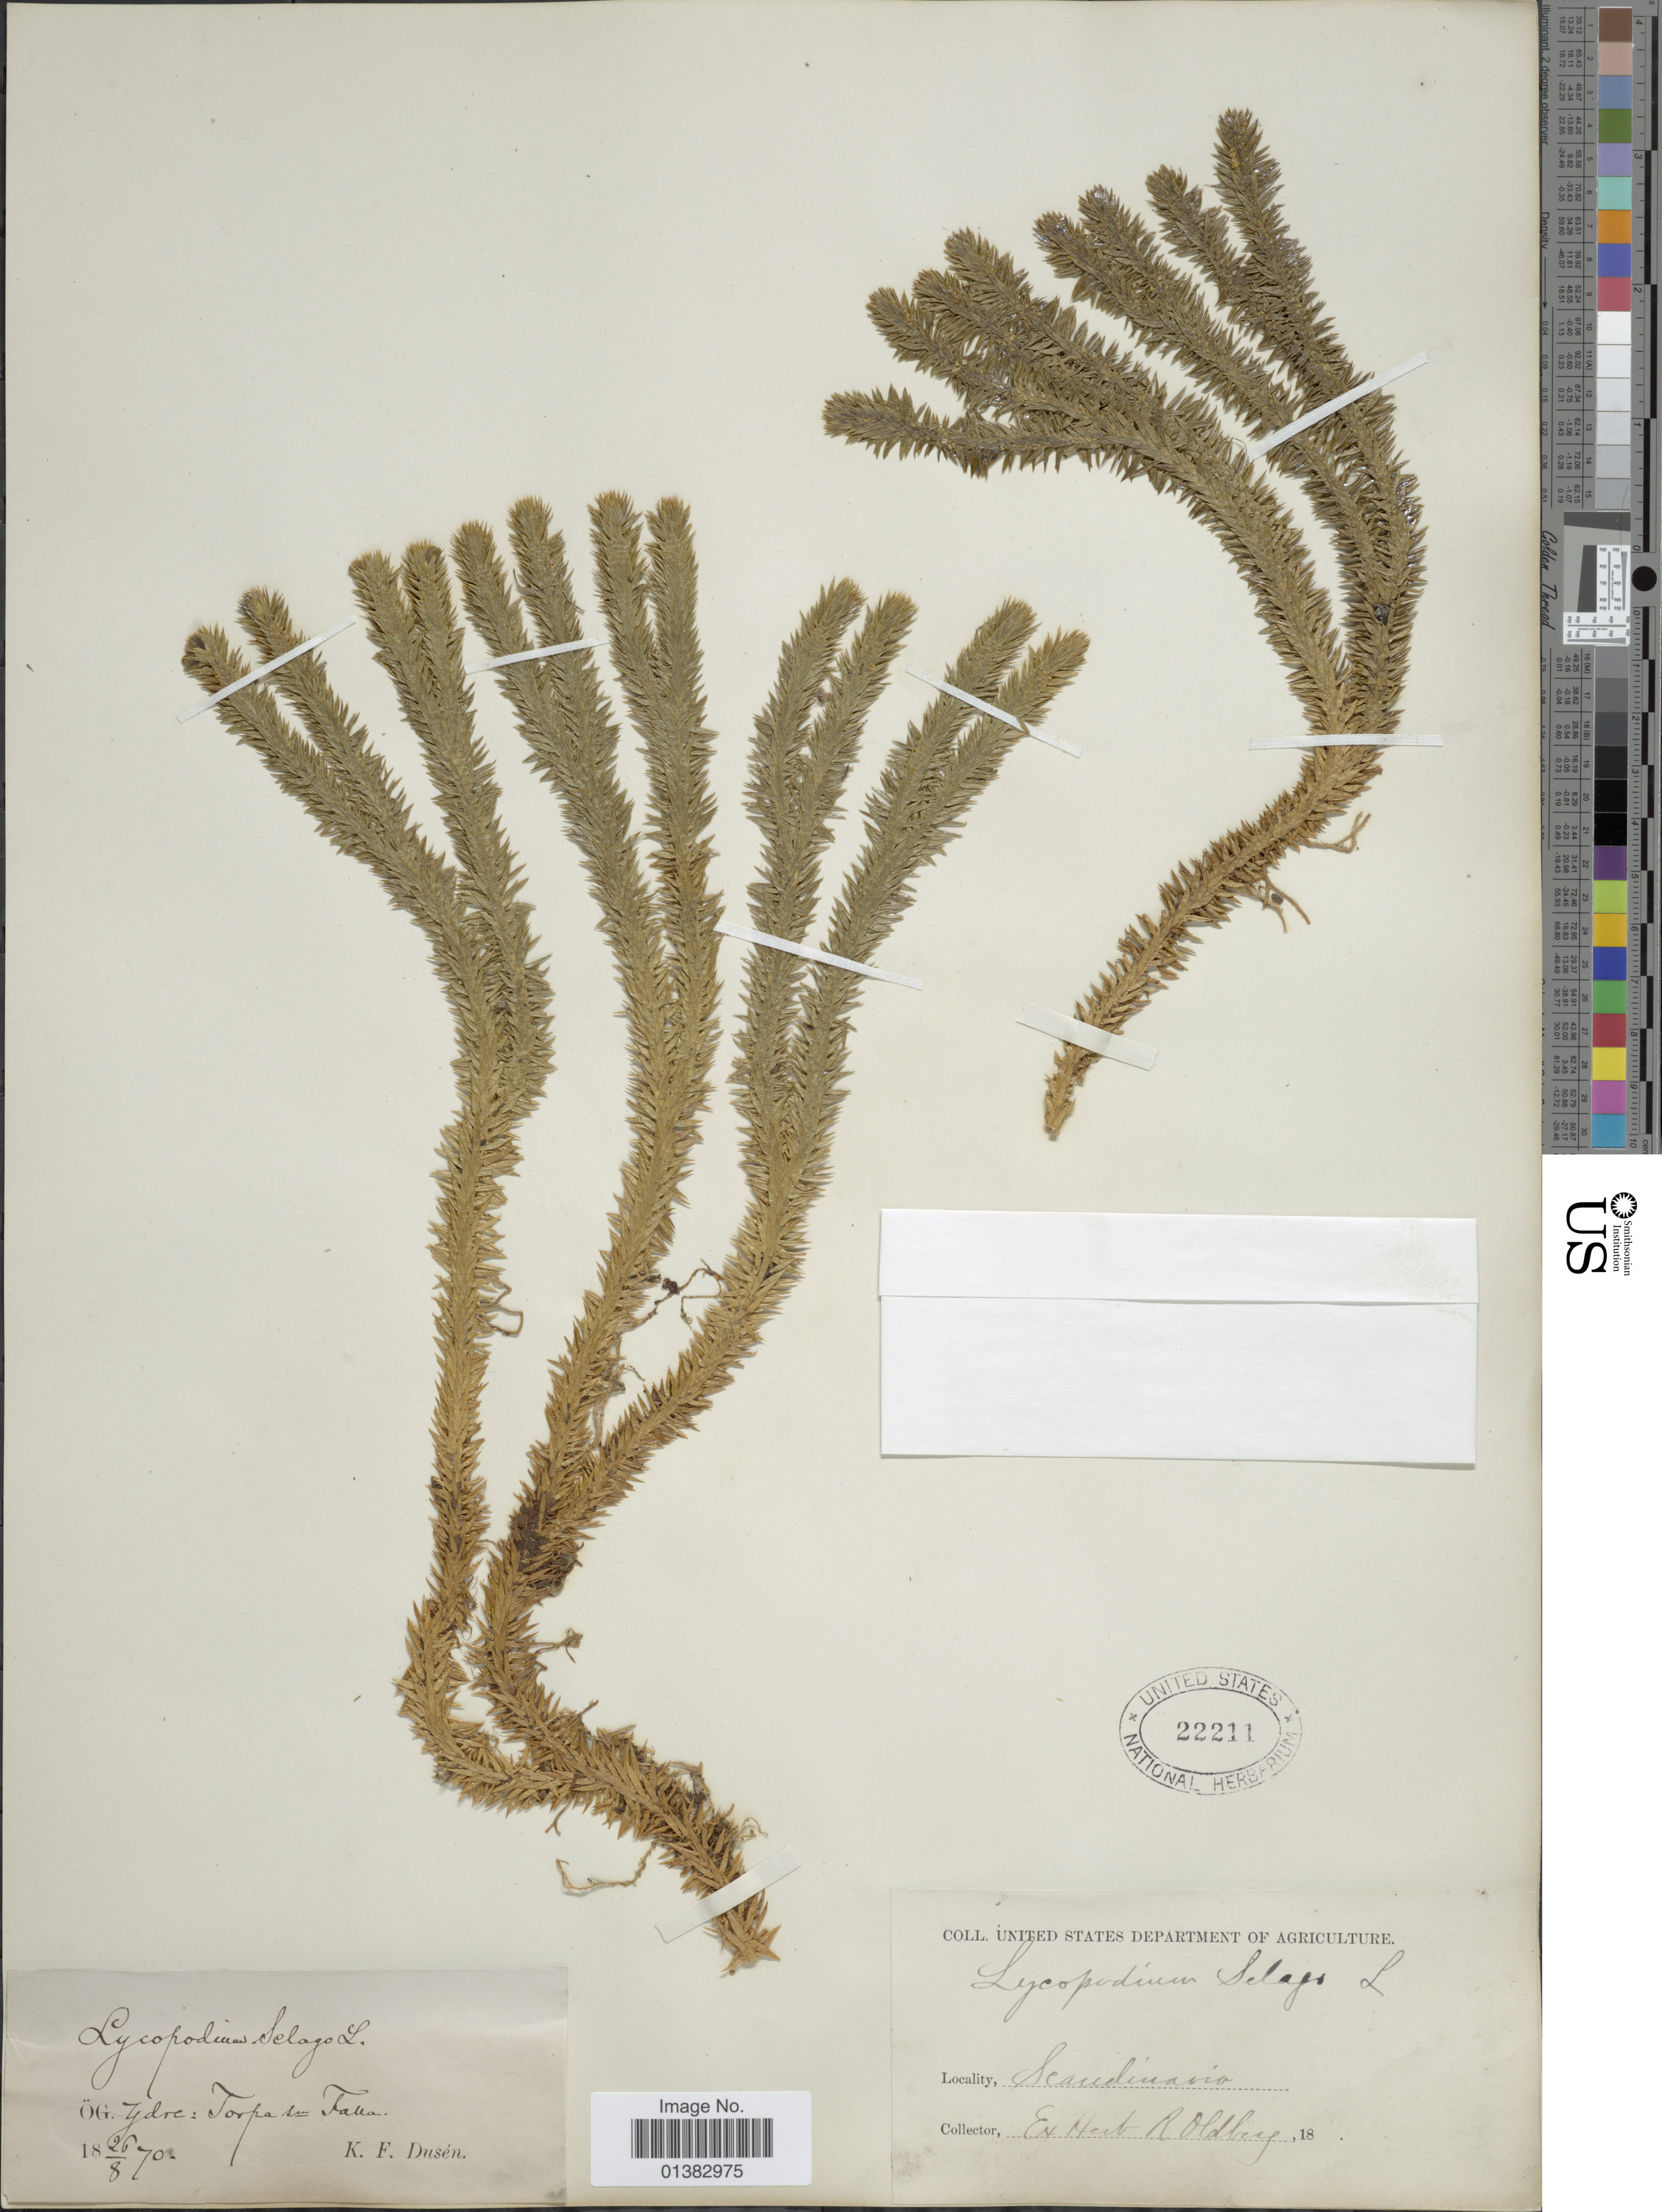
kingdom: Plantae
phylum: Tracheophyta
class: Lycopodiopsida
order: Lycopodiales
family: Lycopodiaceae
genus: Huperzia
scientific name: Huperzia selago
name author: (L.) Bernh. ex Schrank & Mart.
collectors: K. Dusén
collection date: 1870-08-26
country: Sweden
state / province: Ostergotland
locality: Scandinavia, ög. Ydre: Torpa de Falla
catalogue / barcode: US 22211